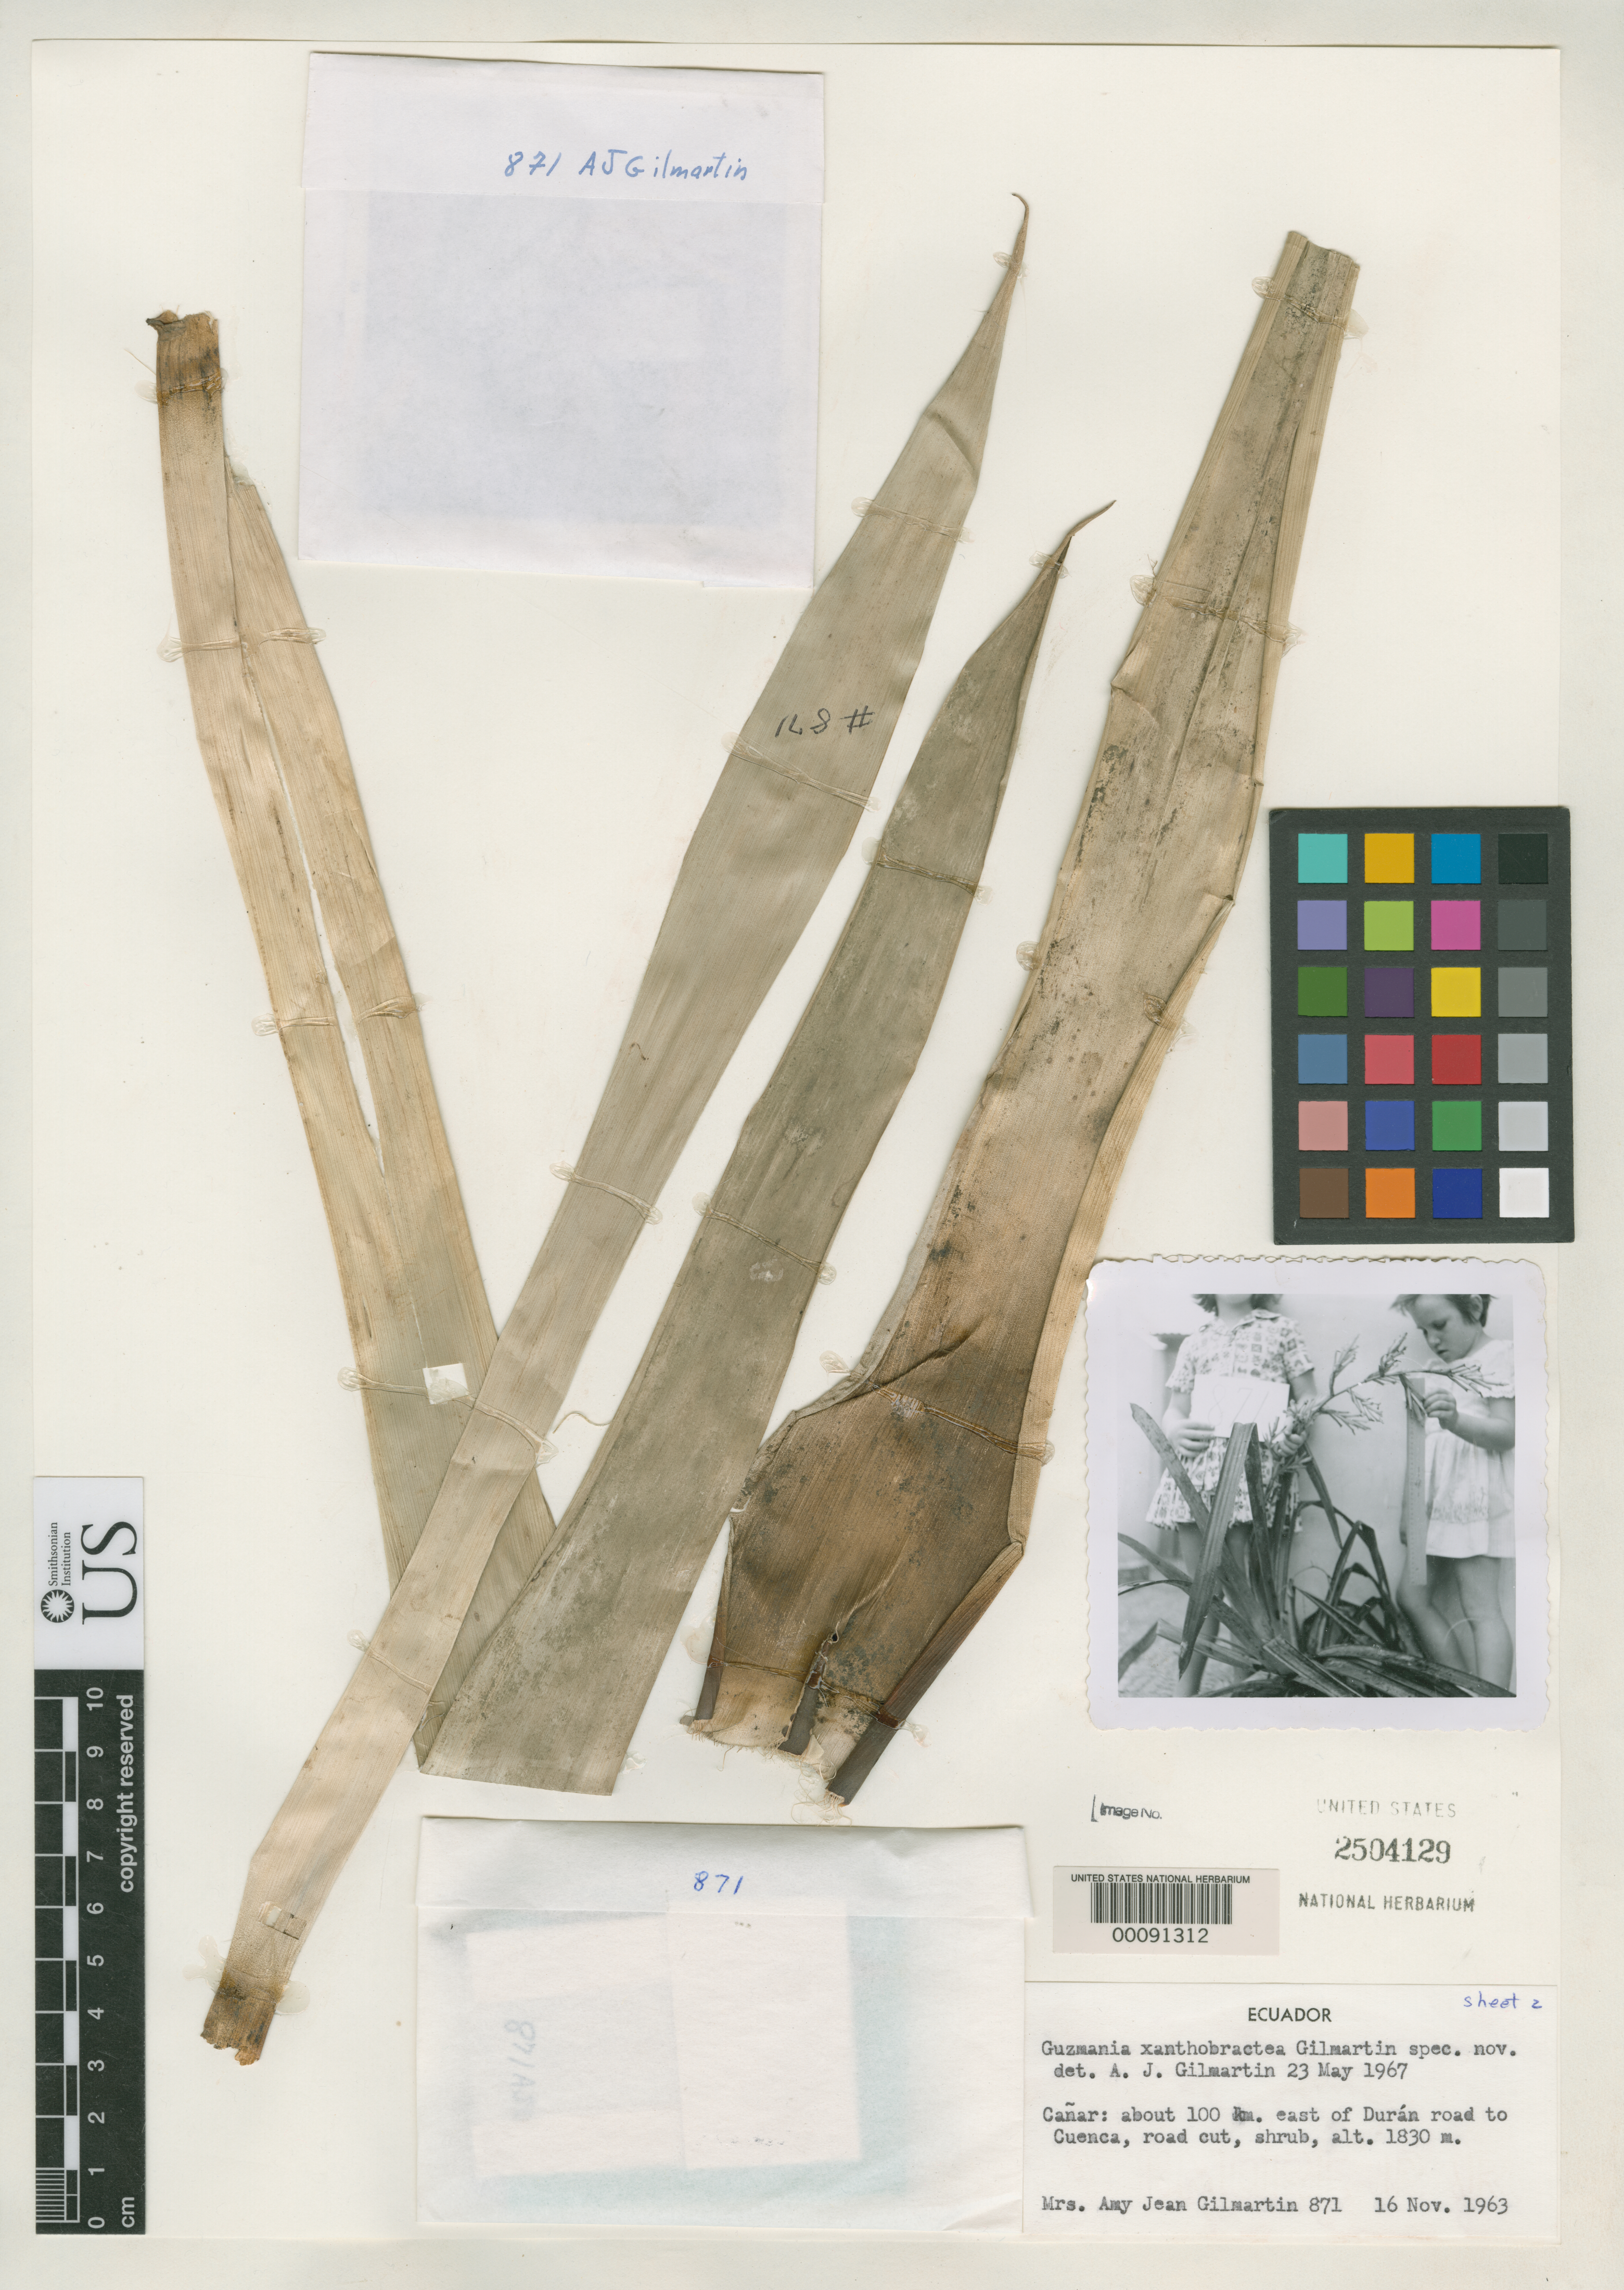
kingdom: Plantae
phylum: Tracheophyta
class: Liliopsida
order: Poales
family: Bromeliaceae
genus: Guzmania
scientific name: Guzmania xanthobractea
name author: Gilmartin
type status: Holotype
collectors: A. J. Gilmartin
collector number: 871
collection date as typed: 16 Nov 1963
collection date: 1963-11-16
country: Ecuador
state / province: Cañar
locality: Ca. 100 km E of Duran road to Cuenca.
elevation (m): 1830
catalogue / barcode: US 2504129